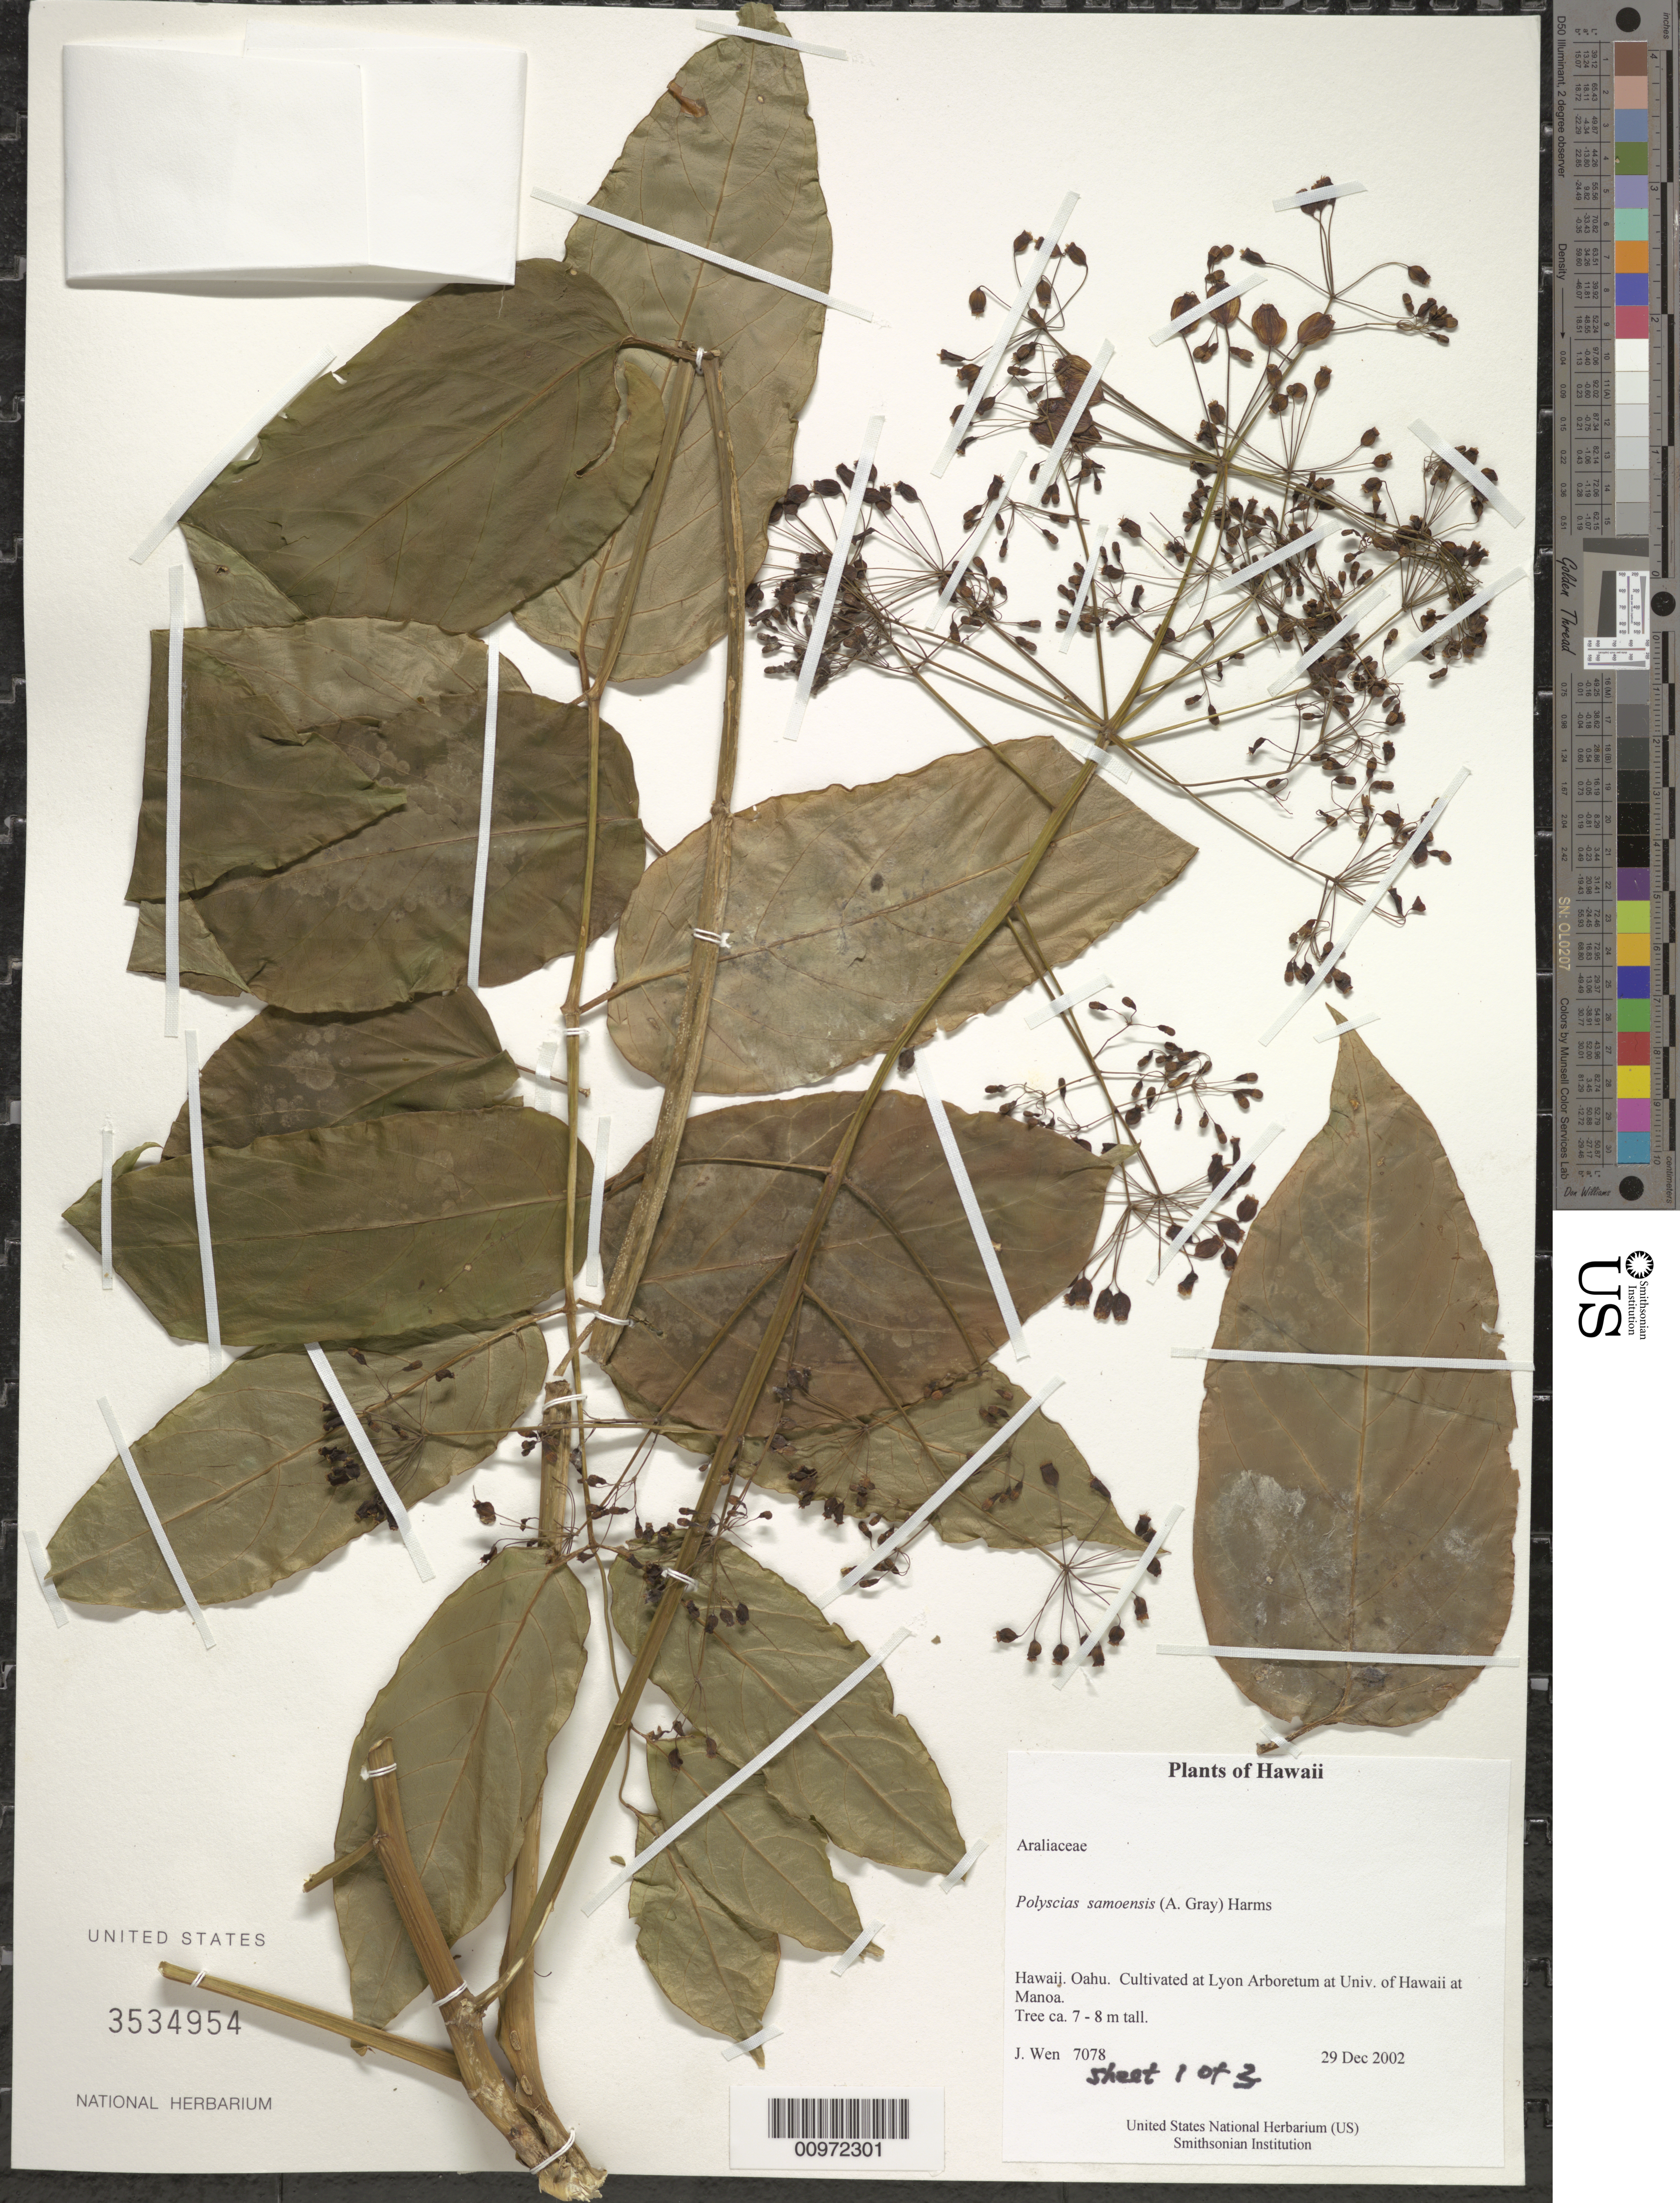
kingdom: Plantae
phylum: Tracheophyta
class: Magnoliopsida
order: Apiales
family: Araliaceae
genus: Polyscias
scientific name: Polyscias samoensis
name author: (A. Gray) Harms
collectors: J. Wen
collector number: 7078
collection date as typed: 29 Dec 2002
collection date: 2002-12-29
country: United States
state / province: Hawaii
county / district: Honolulu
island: Oahu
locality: Oahu. Cultivated at Lyon Arboretum at Univ. of Hawaii at Manoa.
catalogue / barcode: US 3534954